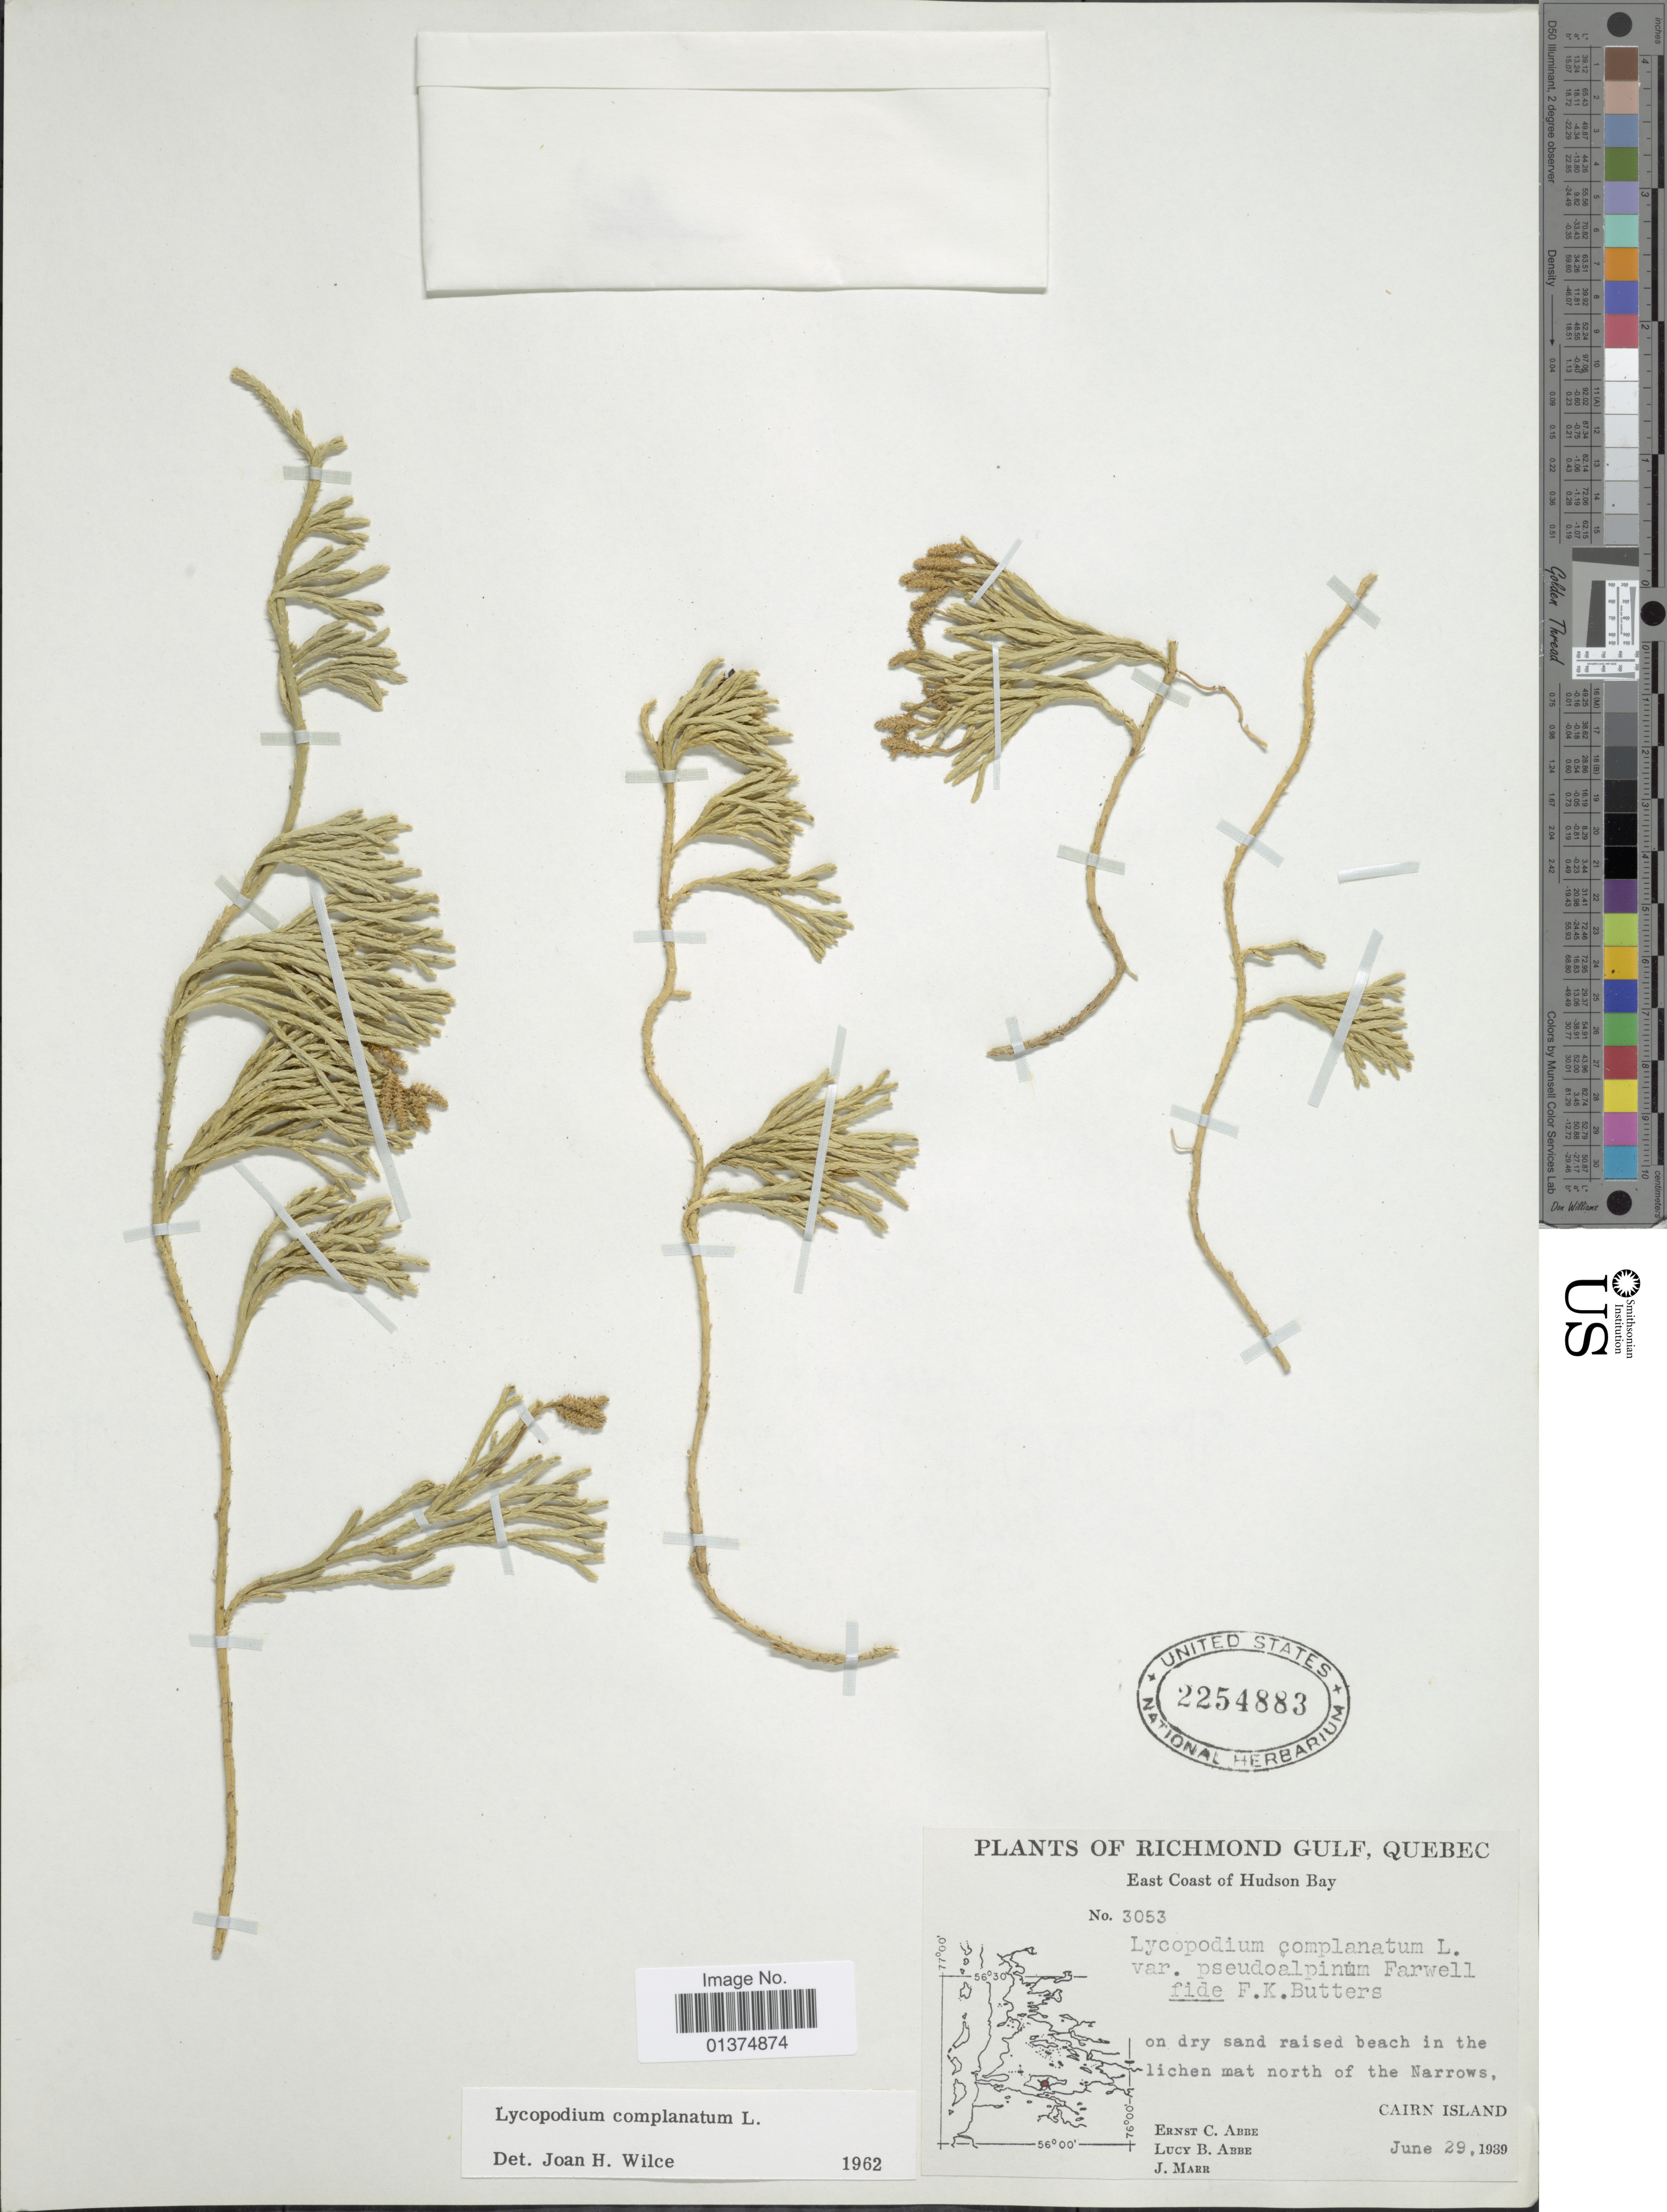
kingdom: Plantae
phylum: Tracheophyta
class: Lycopodiopsida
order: Lycopodiales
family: Lycopodiaceae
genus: Diphasiastrum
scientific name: Diphasiastrum complanatum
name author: (L.) Holub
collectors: E. C. Abbe, L. B. Abbe & J. Marr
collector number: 3053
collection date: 1989-06-29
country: Canada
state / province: Quebec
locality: East Coast of Hudson Bay, on dry sand raised beach in the lichen mat north of the Narrows, Cairn Island, Richmond Gulf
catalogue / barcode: US 2254883